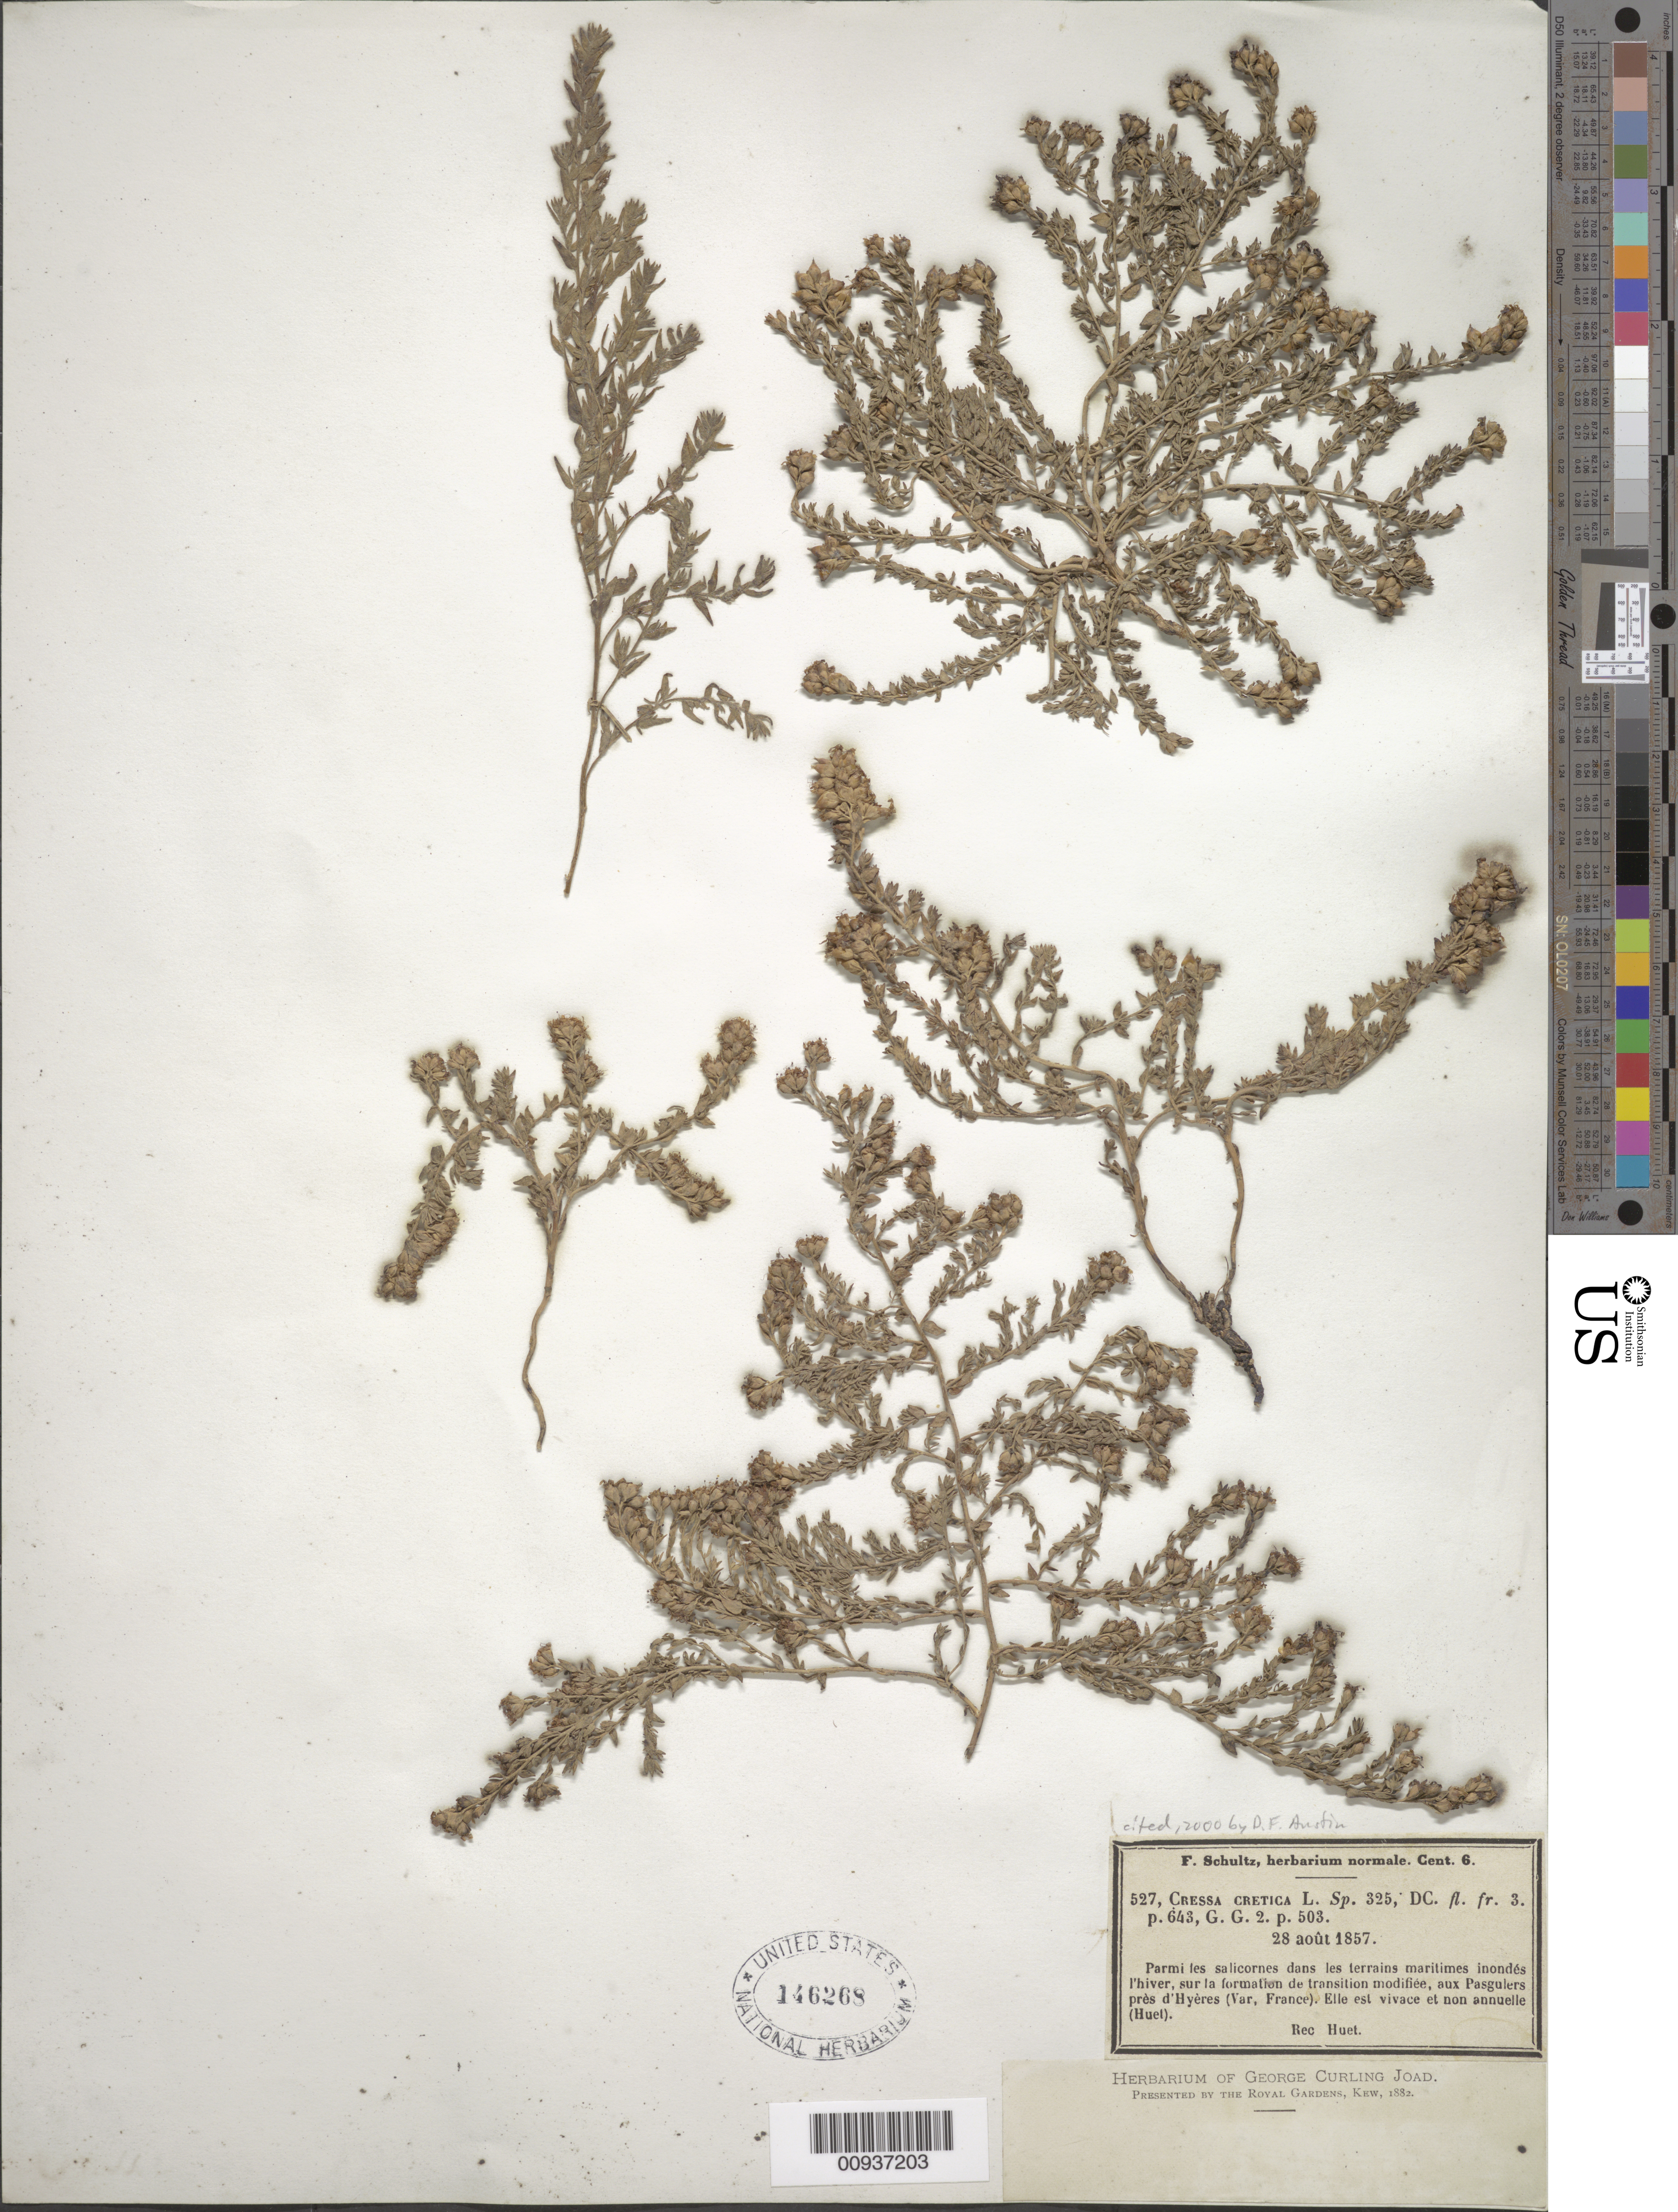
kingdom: Plantae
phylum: Tracheophyta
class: Magnoliopsida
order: Solanales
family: Convolvulaceae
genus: Cressa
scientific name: Cressa cretica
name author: L.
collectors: F. Schultz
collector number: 527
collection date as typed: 28 Aug 1857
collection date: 1857-08-28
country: France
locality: Parmi tes salicornes dans les terrains maritimies inondés l'hiver, sur la formation de transition modifiée, aux Pasgulers près d'Hyères (Var, France). Elle est vivace et non annuelle (Heut).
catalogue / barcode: US 146268